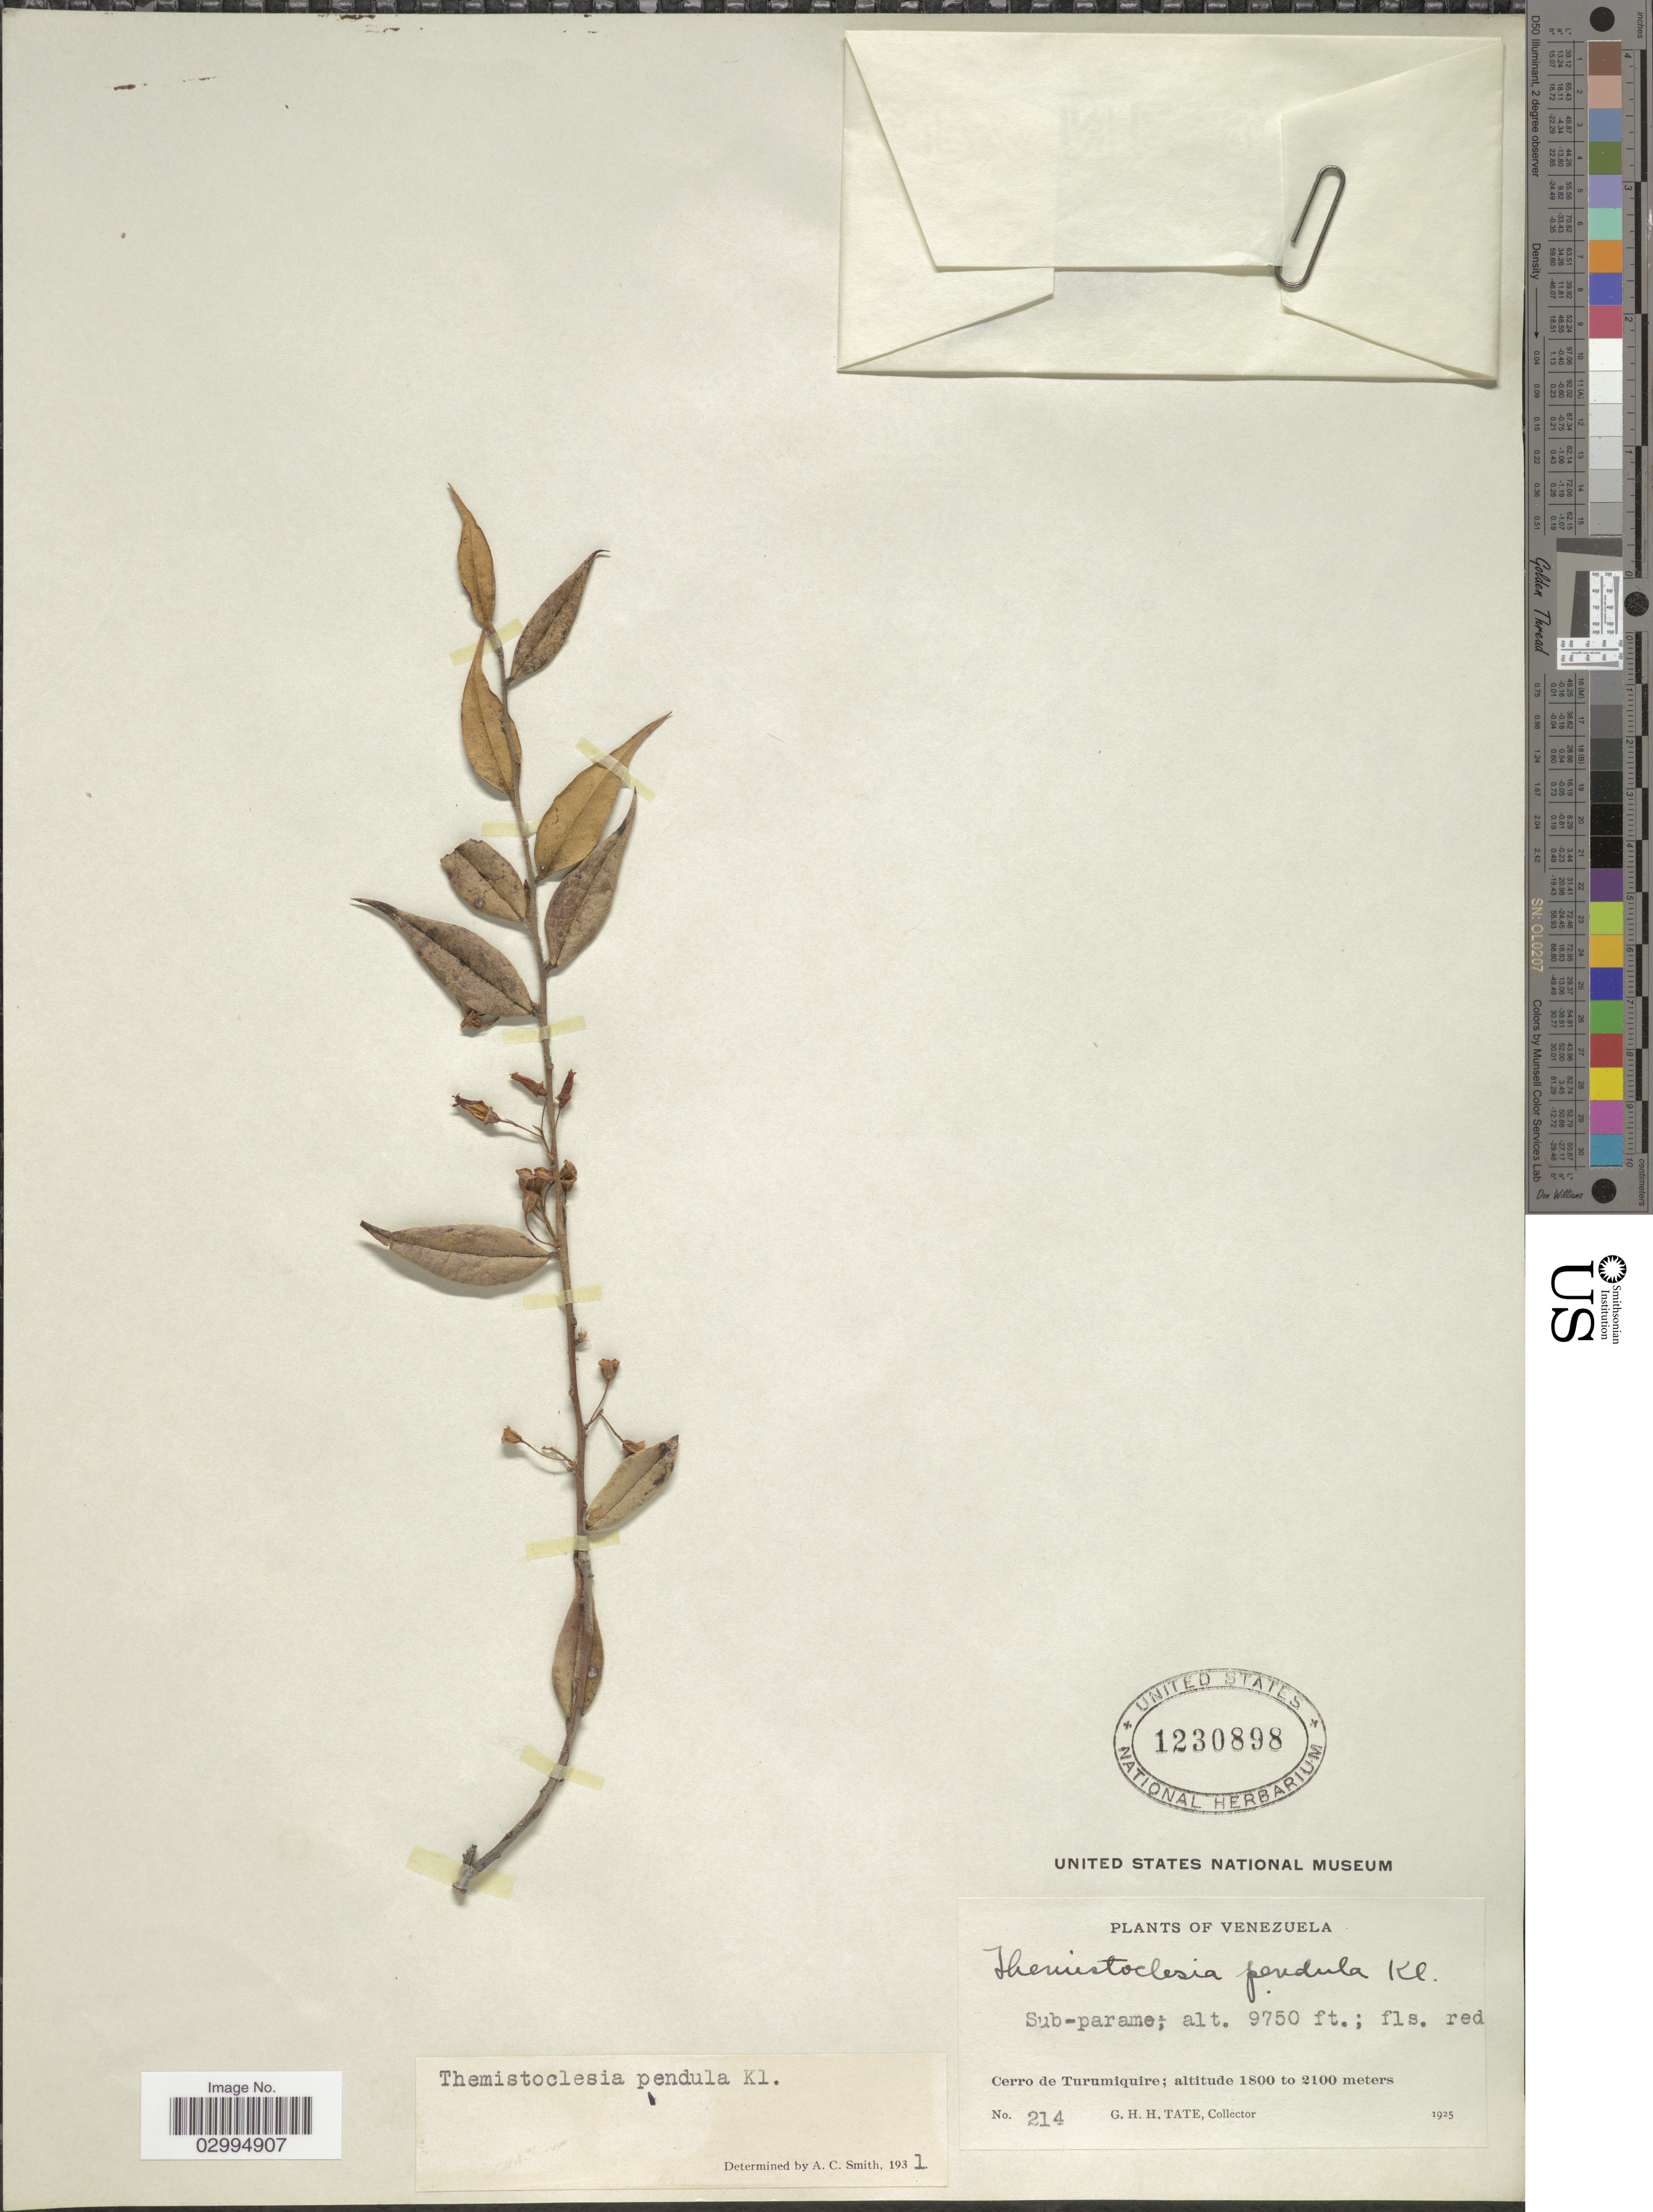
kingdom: Plantae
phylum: Tracheophyta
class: Magnoliopsida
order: Ericales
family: Ericaceae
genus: Themistoclesia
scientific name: Themistoclesia pendula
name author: Moritz ex Klotzsch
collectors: G. H. H.Tate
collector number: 214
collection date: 1925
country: Venezuela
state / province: Monagas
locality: Cerro de Turumiquire.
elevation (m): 2972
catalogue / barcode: US 1230898